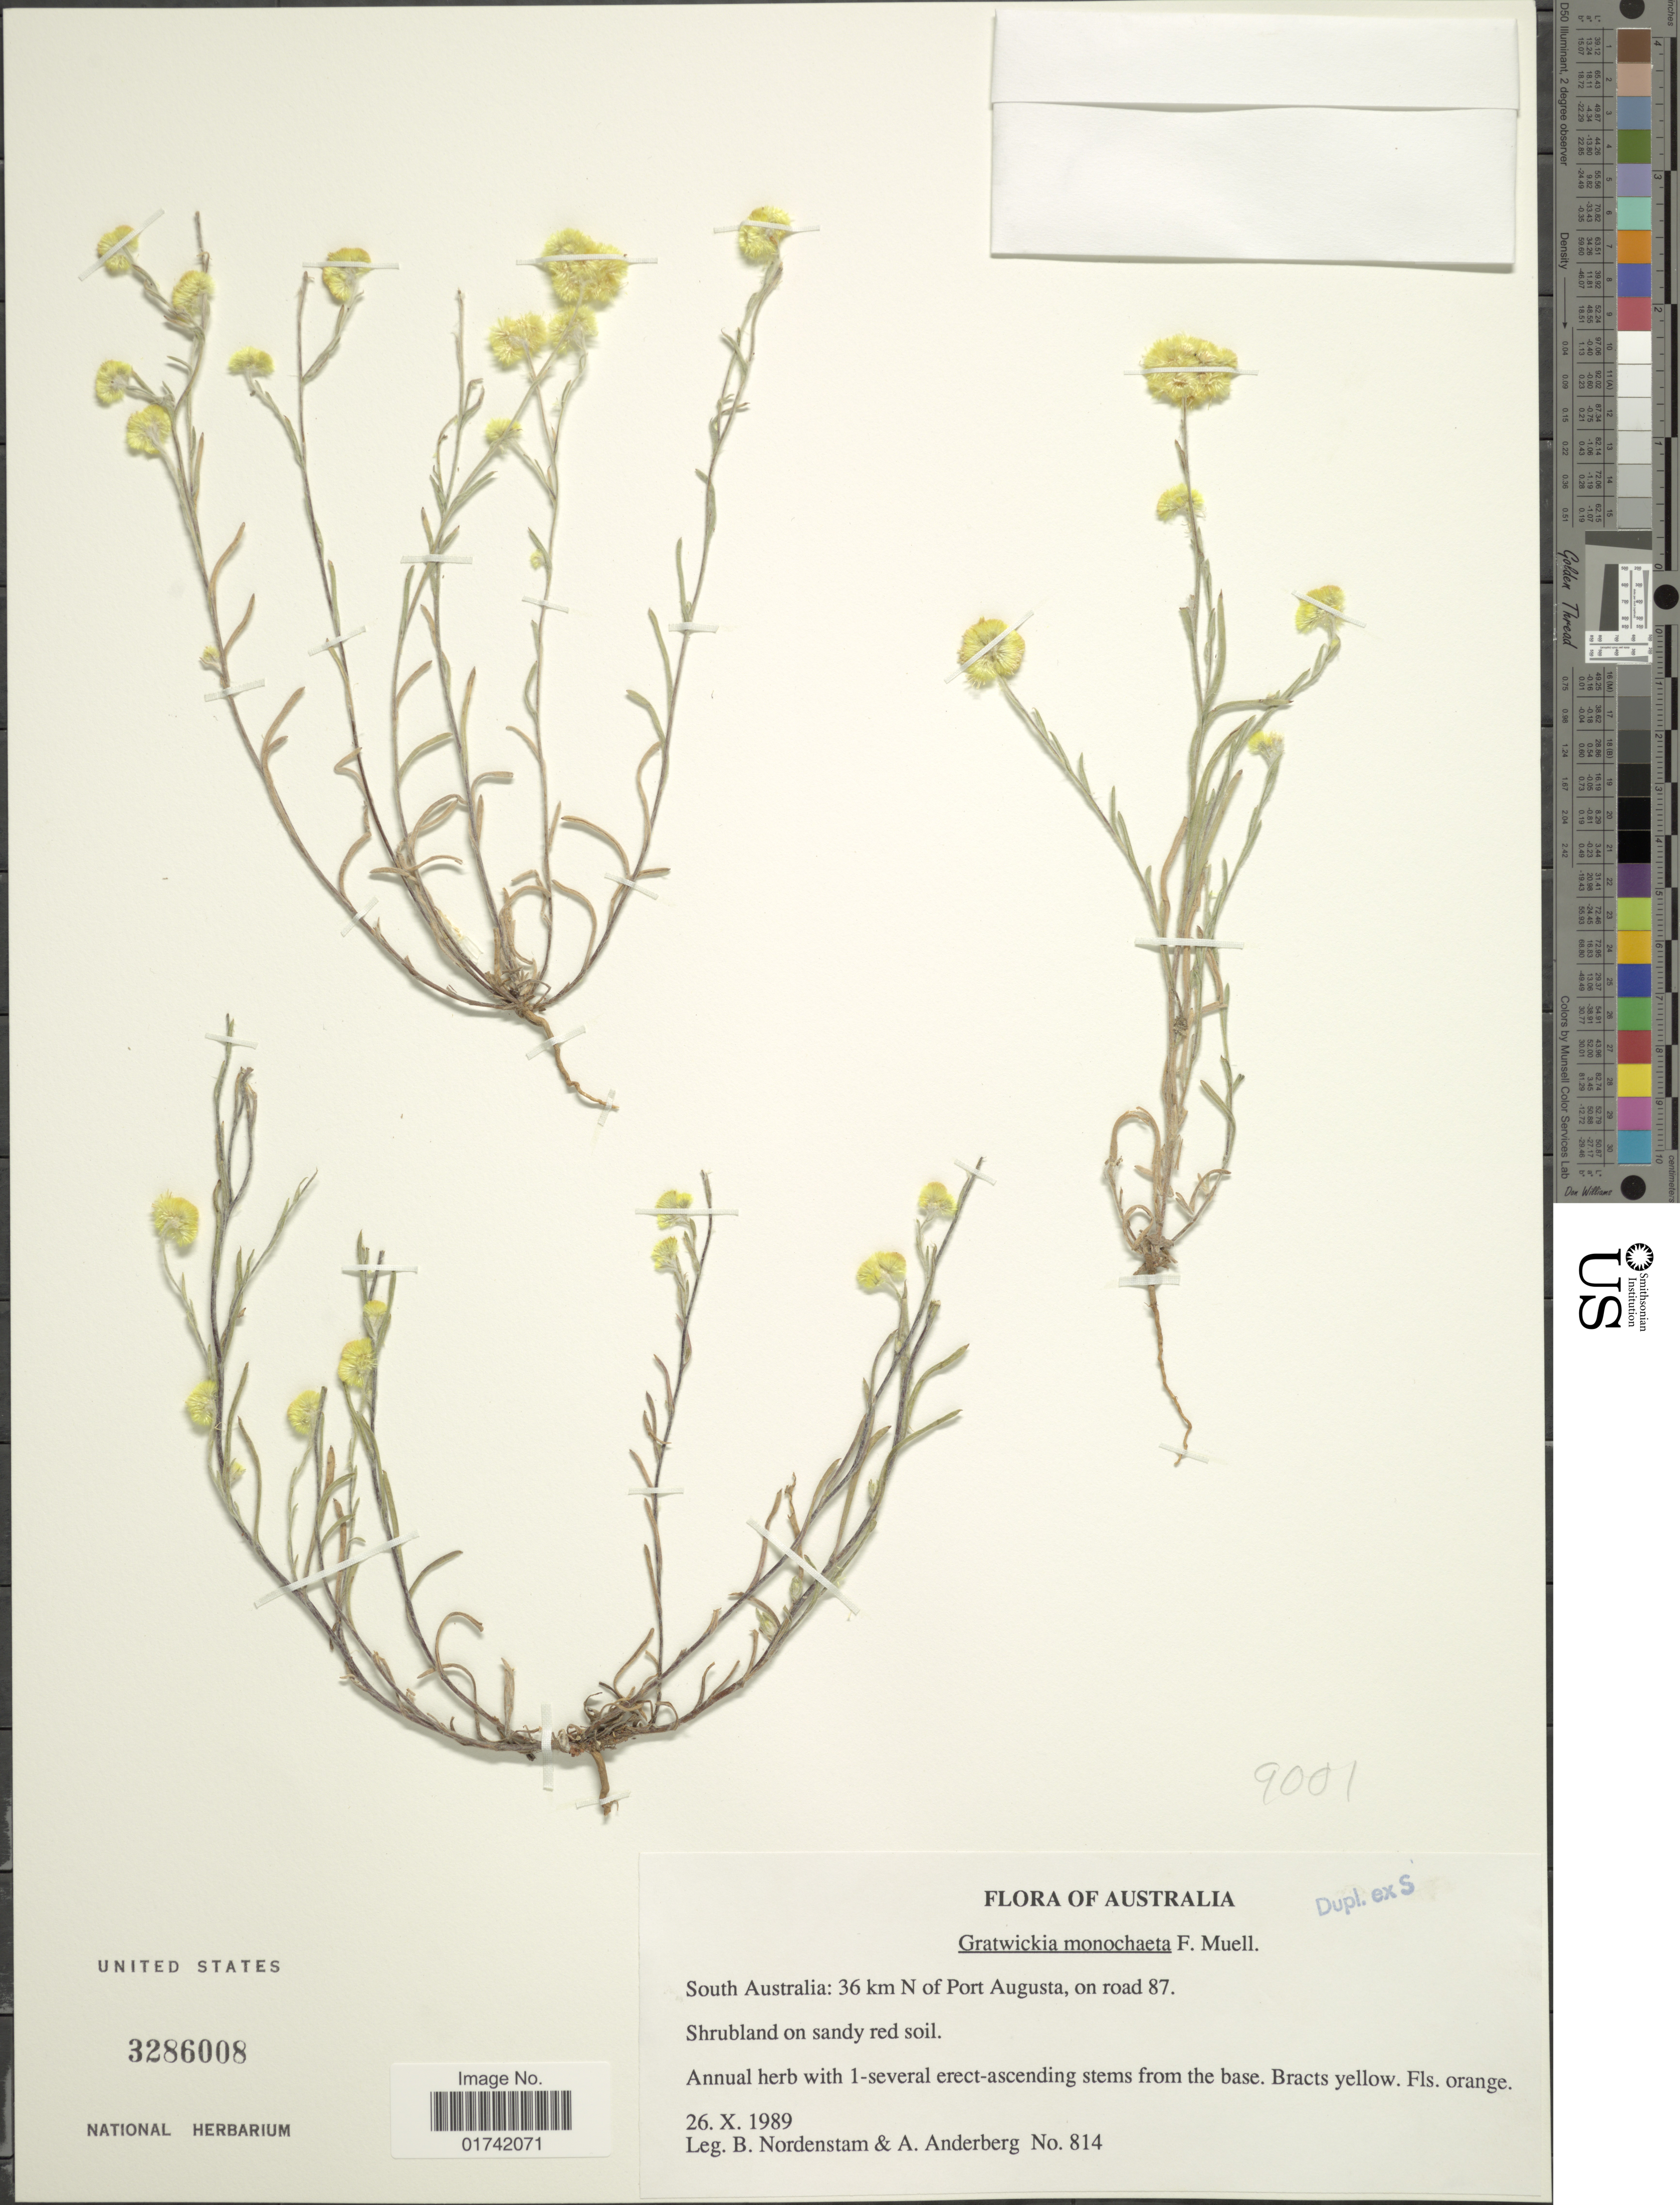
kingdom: Plantae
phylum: Tracheophyta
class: Magnoliopsida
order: Asterales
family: Asteraceae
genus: Gratwickia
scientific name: Gratwickia monochaeta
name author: F. Muell.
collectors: B. Nordenstam & A. A. Anderberg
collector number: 814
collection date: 1989-10-26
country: Australia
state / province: South Australia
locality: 36 km N of Port Augusta, on road 87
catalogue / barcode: US 3286008